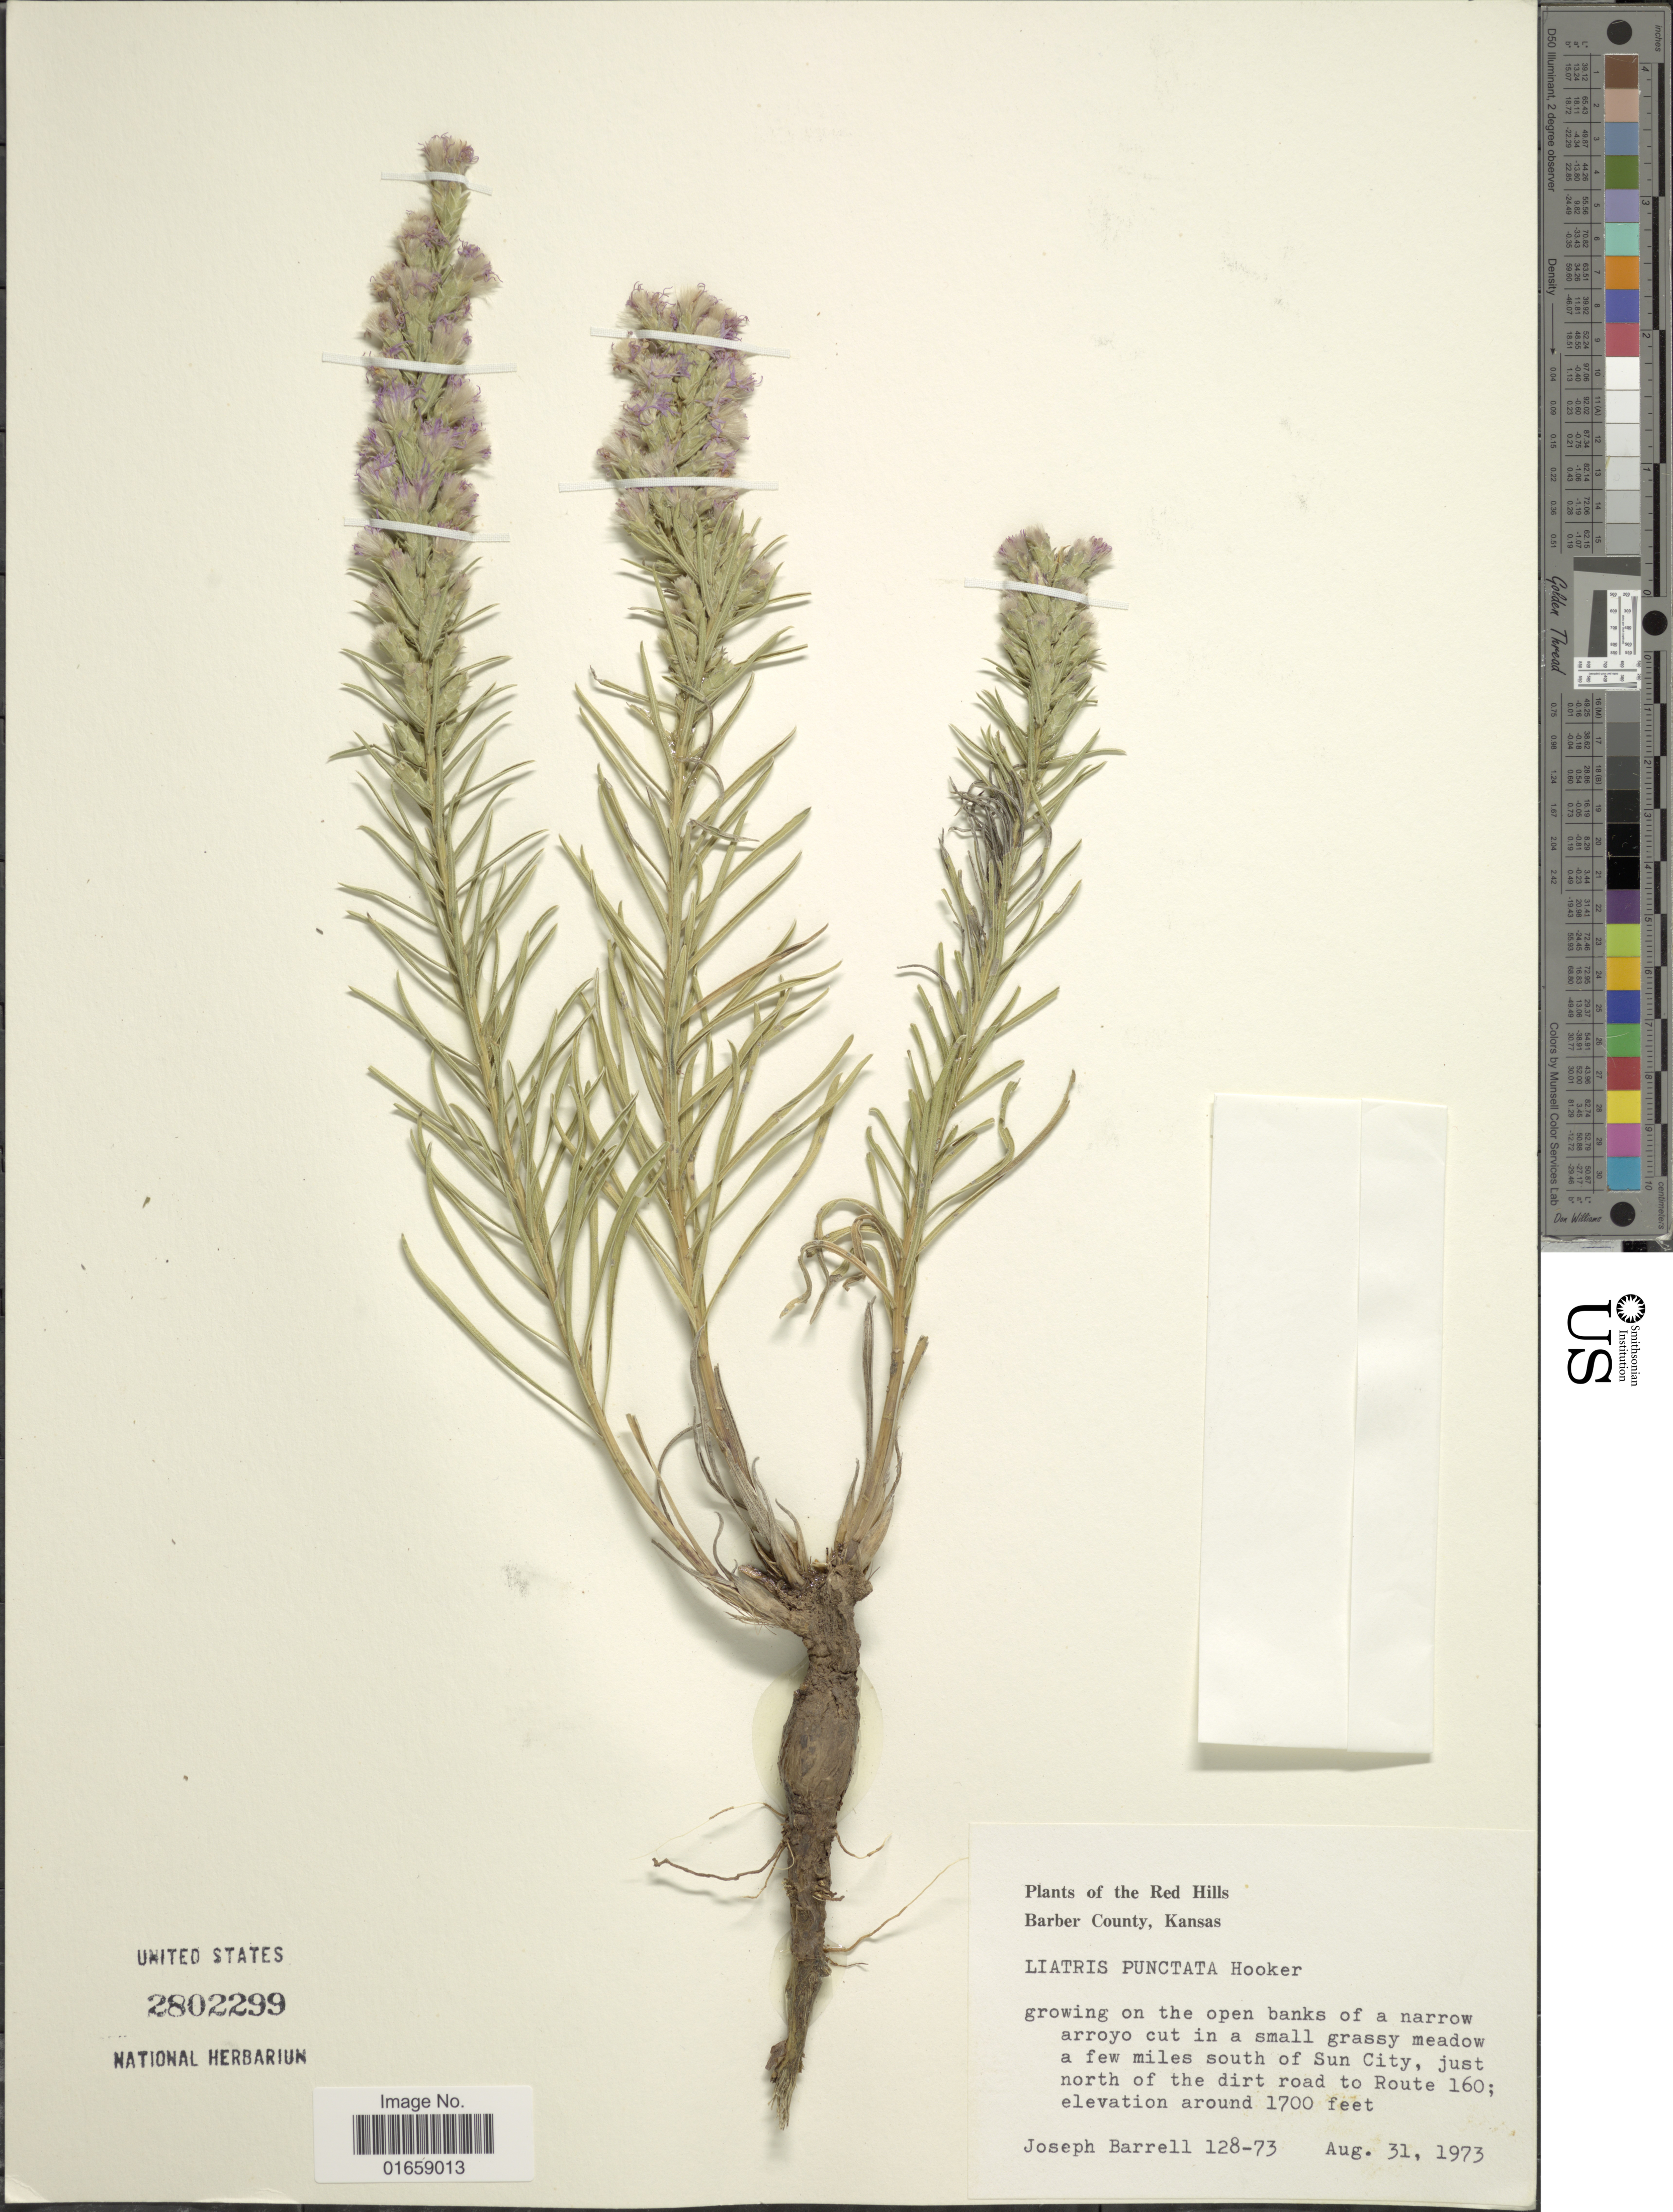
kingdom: Plantae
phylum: Tracheophyta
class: Magnoliopsida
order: Asterales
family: Asteraceae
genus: Liatris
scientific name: Liatris punctata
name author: Hook.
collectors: J. Barrell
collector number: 128-73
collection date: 1973-08-31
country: United States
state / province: Kansas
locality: The Red Hills, Barber County,, growing on the open banks of a narrow arroyo cut in small grassy meadow a few miles south of Sun City, just north of the dirt road to Route 160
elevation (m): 518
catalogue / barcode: US 2802299